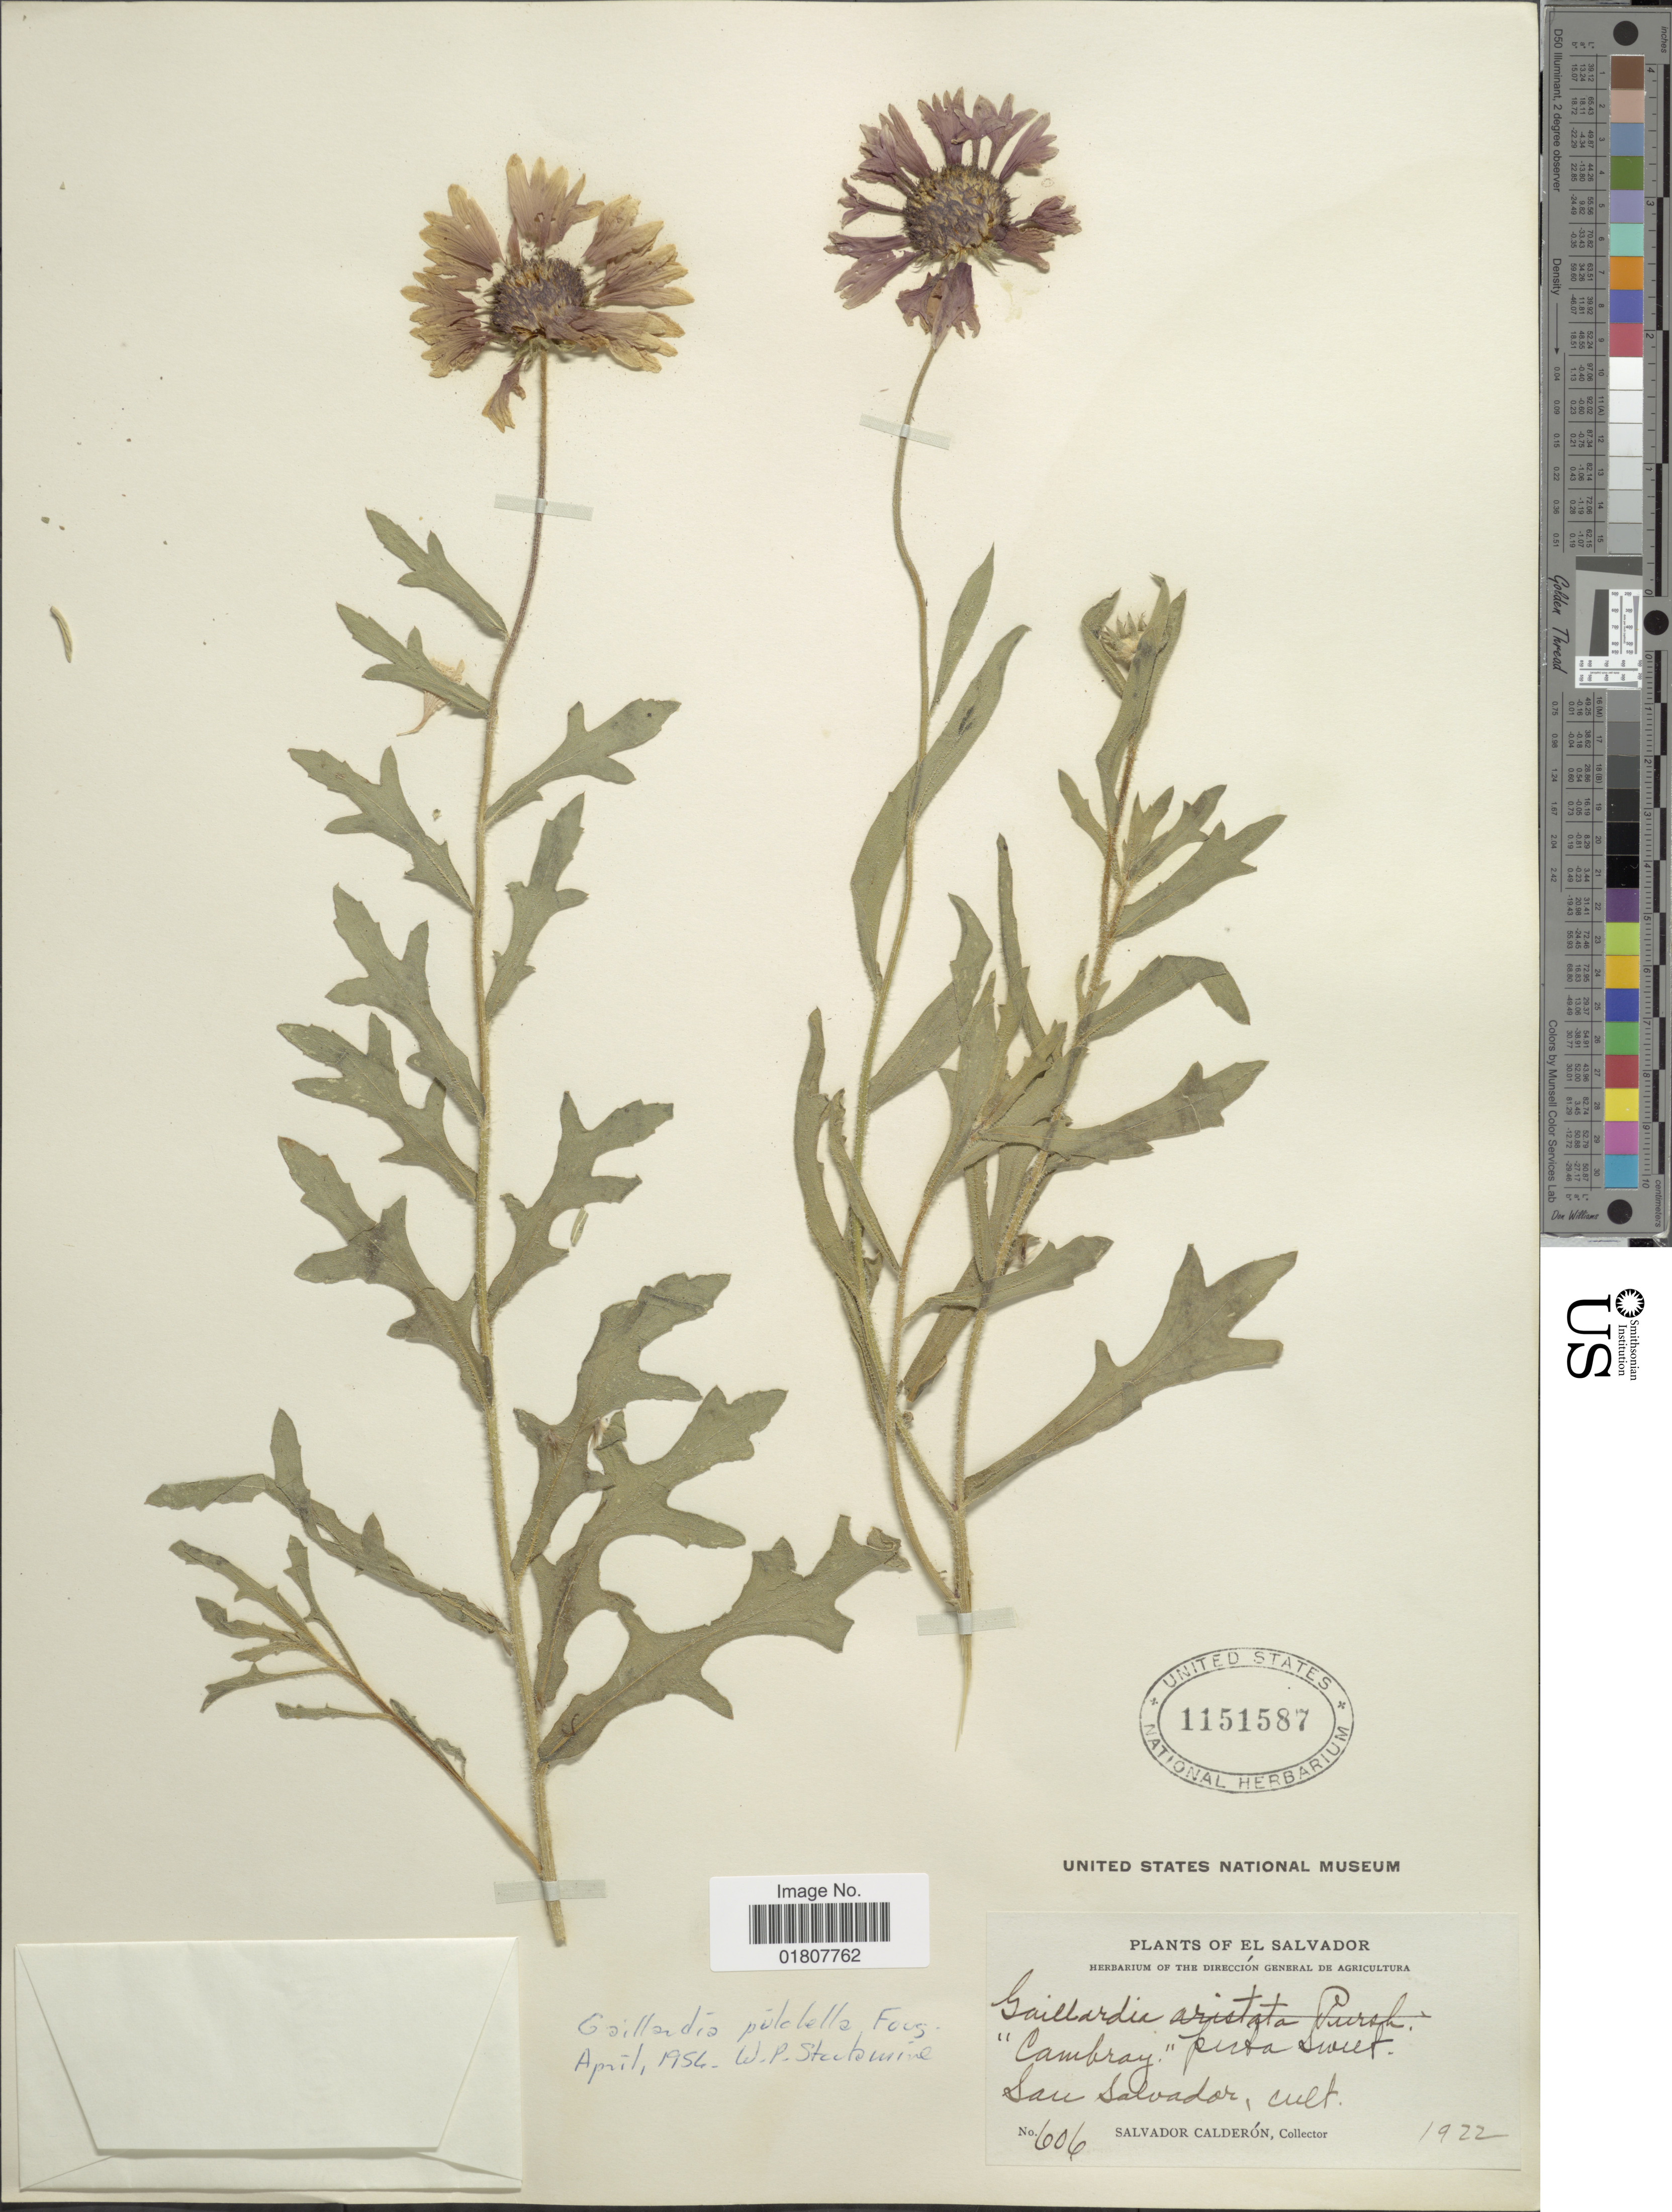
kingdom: Plantae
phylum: Tracheophyta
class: Magnoliopsida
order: Asterales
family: Asteraceae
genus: Gaillardia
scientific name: Gaillardia pulchella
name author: Foug.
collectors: S. Calderón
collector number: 606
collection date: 1922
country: El Salvador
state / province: San Salvador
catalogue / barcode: US 1151587